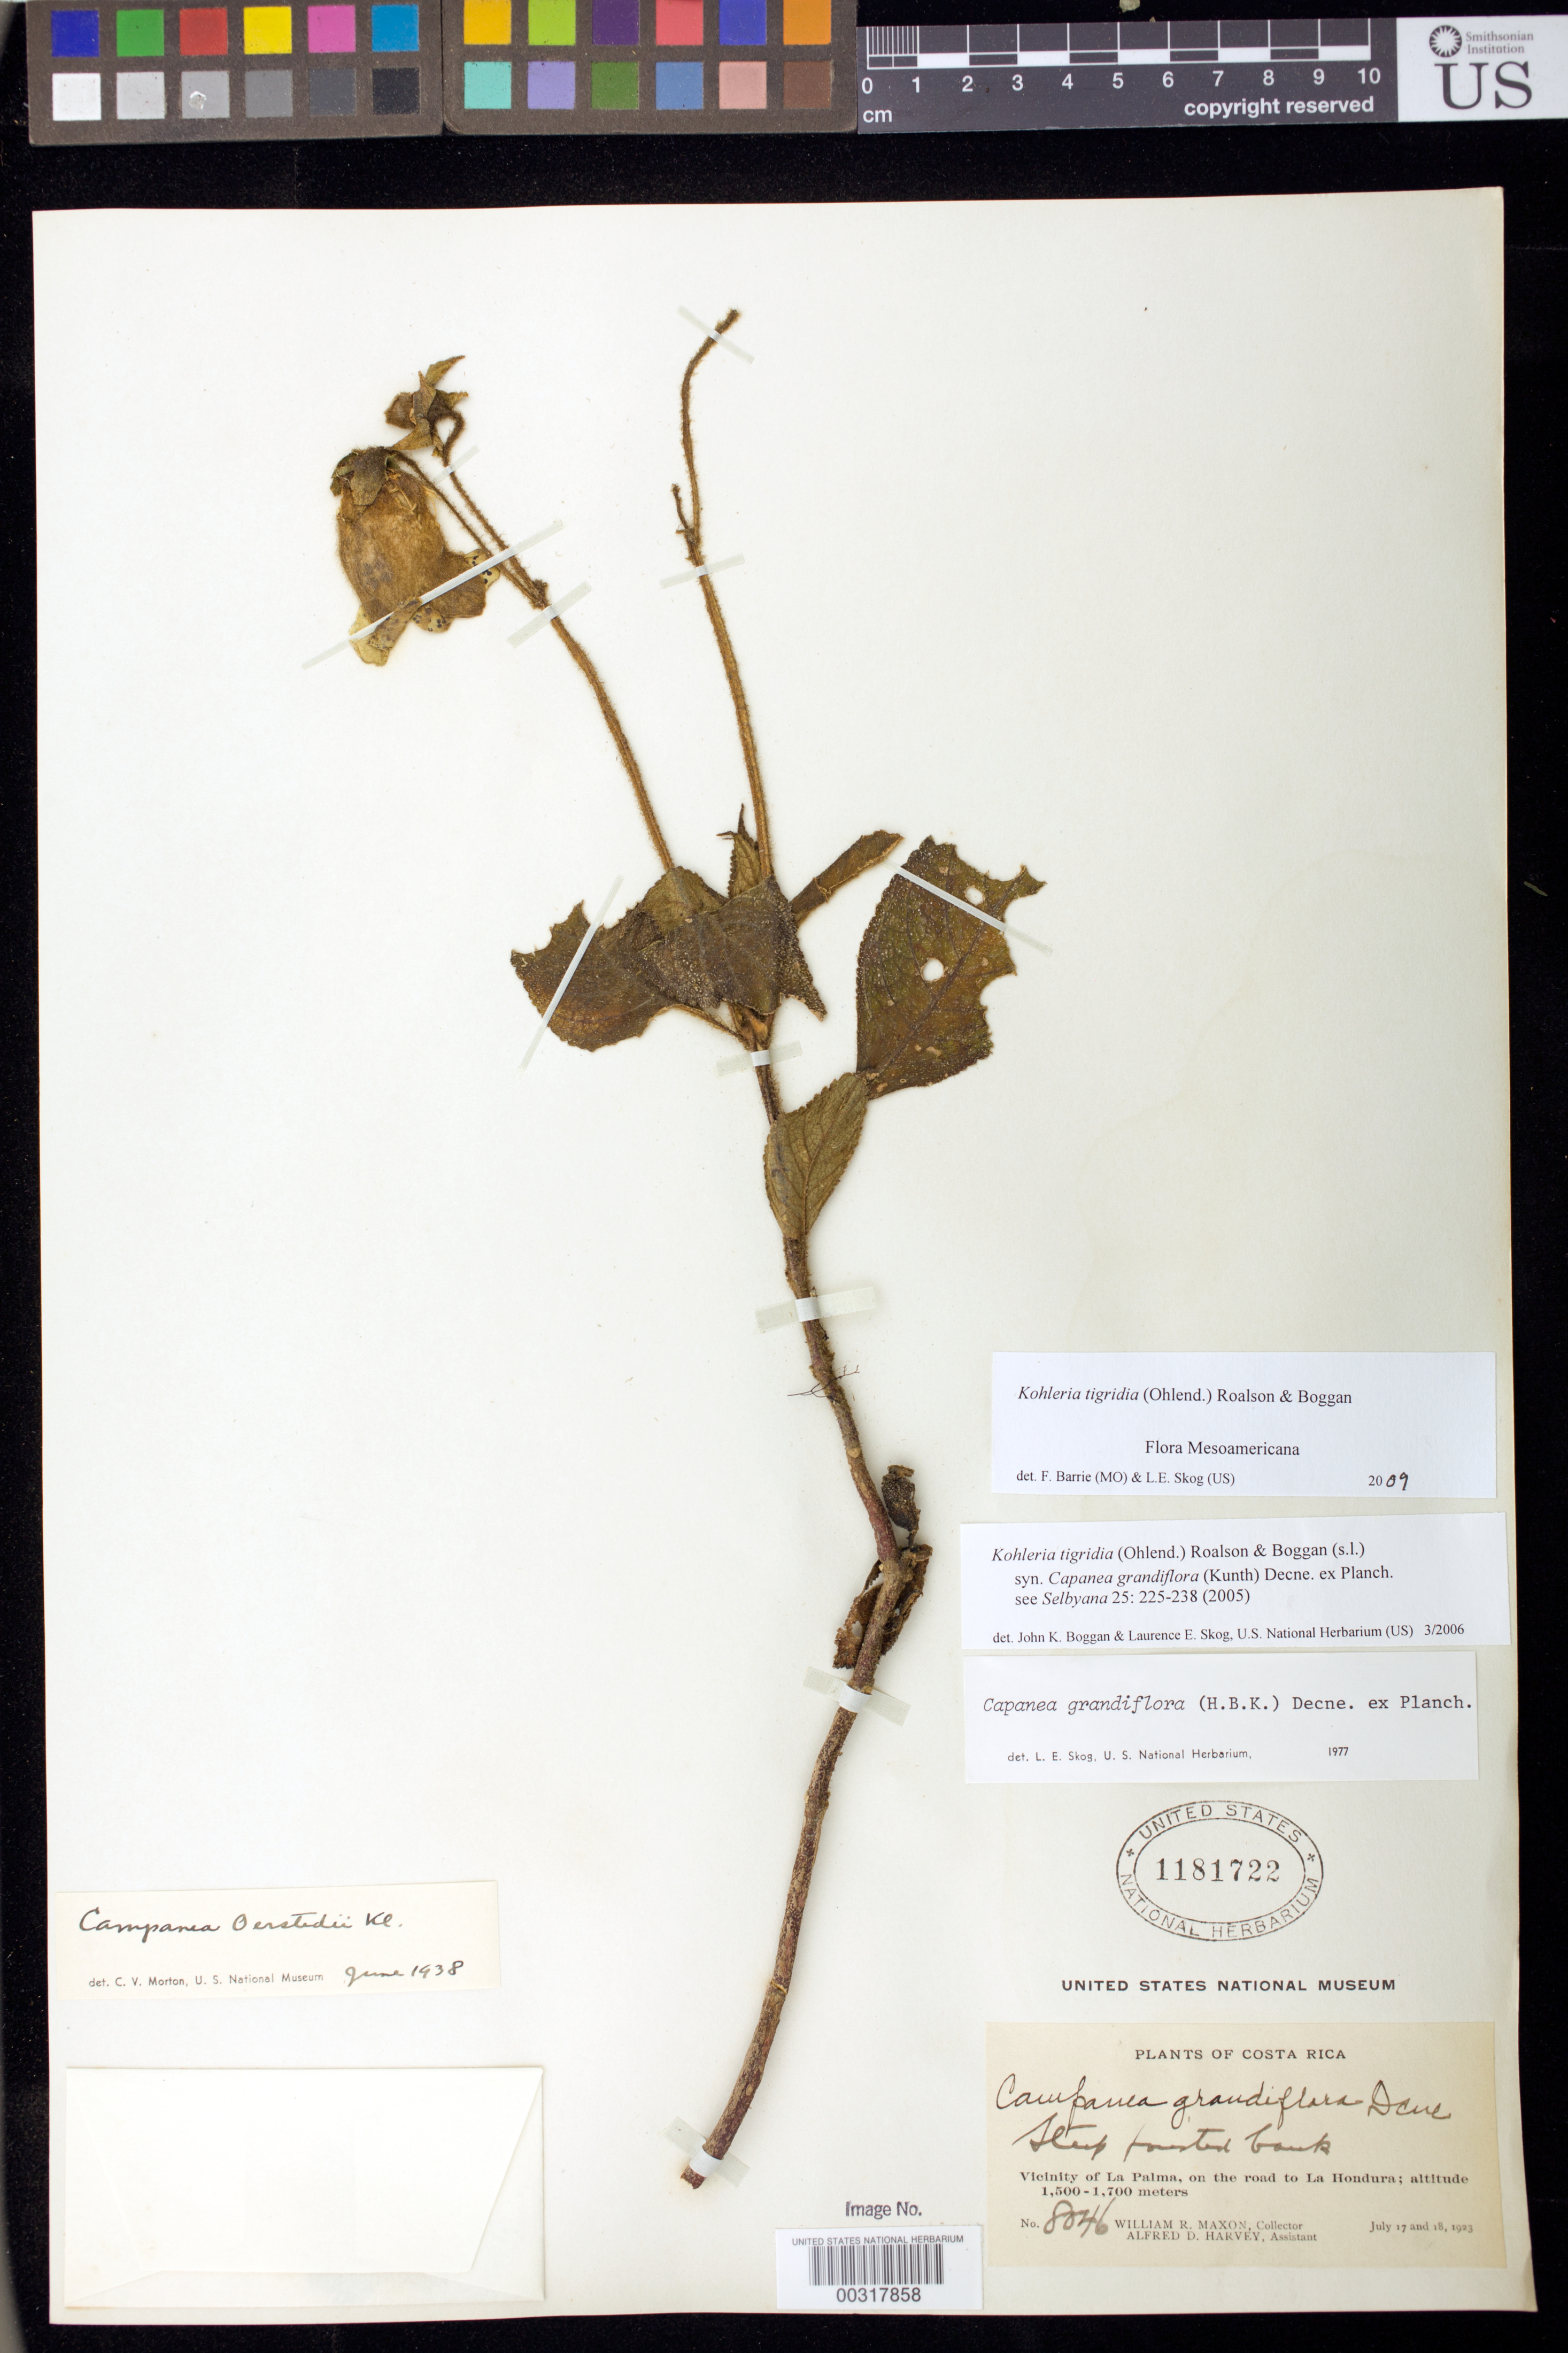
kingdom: Plantae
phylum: Tracheophyta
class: Magnoliopsida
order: Lamiales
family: Gesneriaceae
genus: Kohleria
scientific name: Kohleria tigridia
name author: (Ohlend.) Roalson & Boggan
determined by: Boggan, J. K.; Skog, L. E.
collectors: W. R. Maxon & A. D. Harvey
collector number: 8046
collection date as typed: Jul 1923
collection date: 1923-07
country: Costa Rica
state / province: San José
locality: Vicinity of La Palma, on the road to La Hondura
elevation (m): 1500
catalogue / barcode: US 1181722